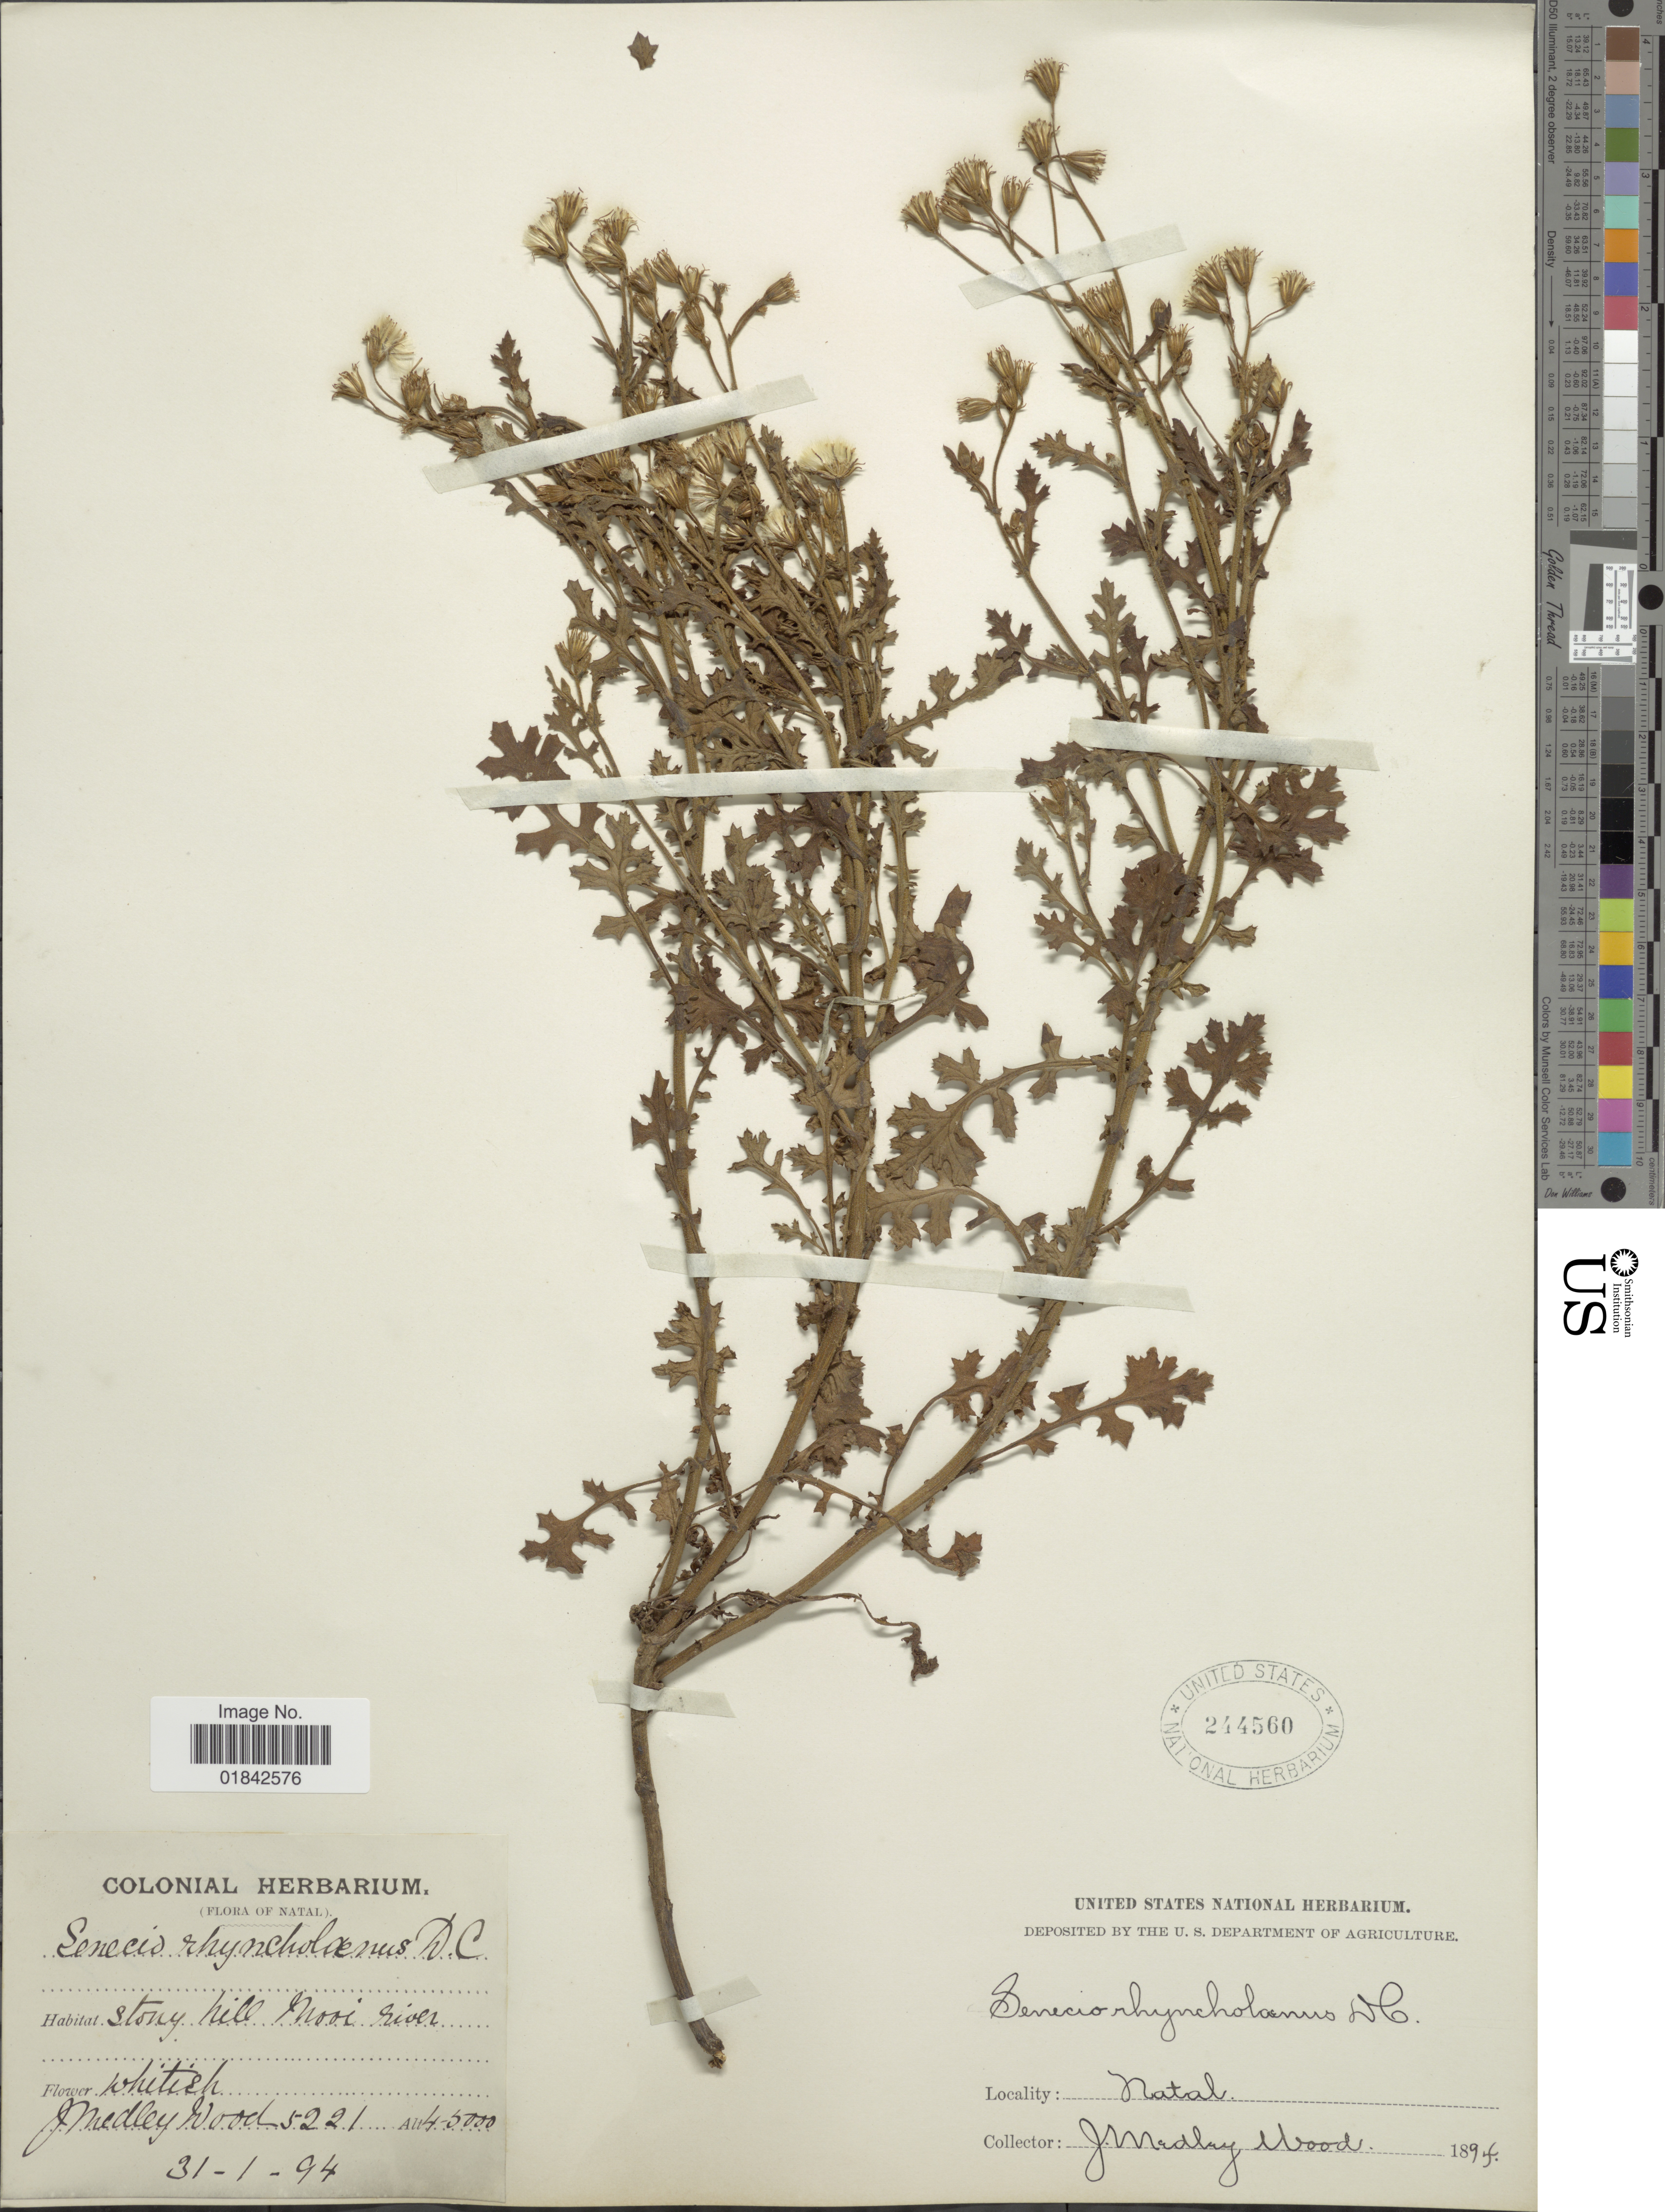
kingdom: Plantae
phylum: Tracheophyta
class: Magnoliopsida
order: Asterales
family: Asteraceae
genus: Senecio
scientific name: Senecio rhyncholaenus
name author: DC.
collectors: J. Medley Wood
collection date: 1894-01-31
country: South Africa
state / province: KwaZulu-Natal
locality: Stony hill Mooi River, Natal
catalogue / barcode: US 244560